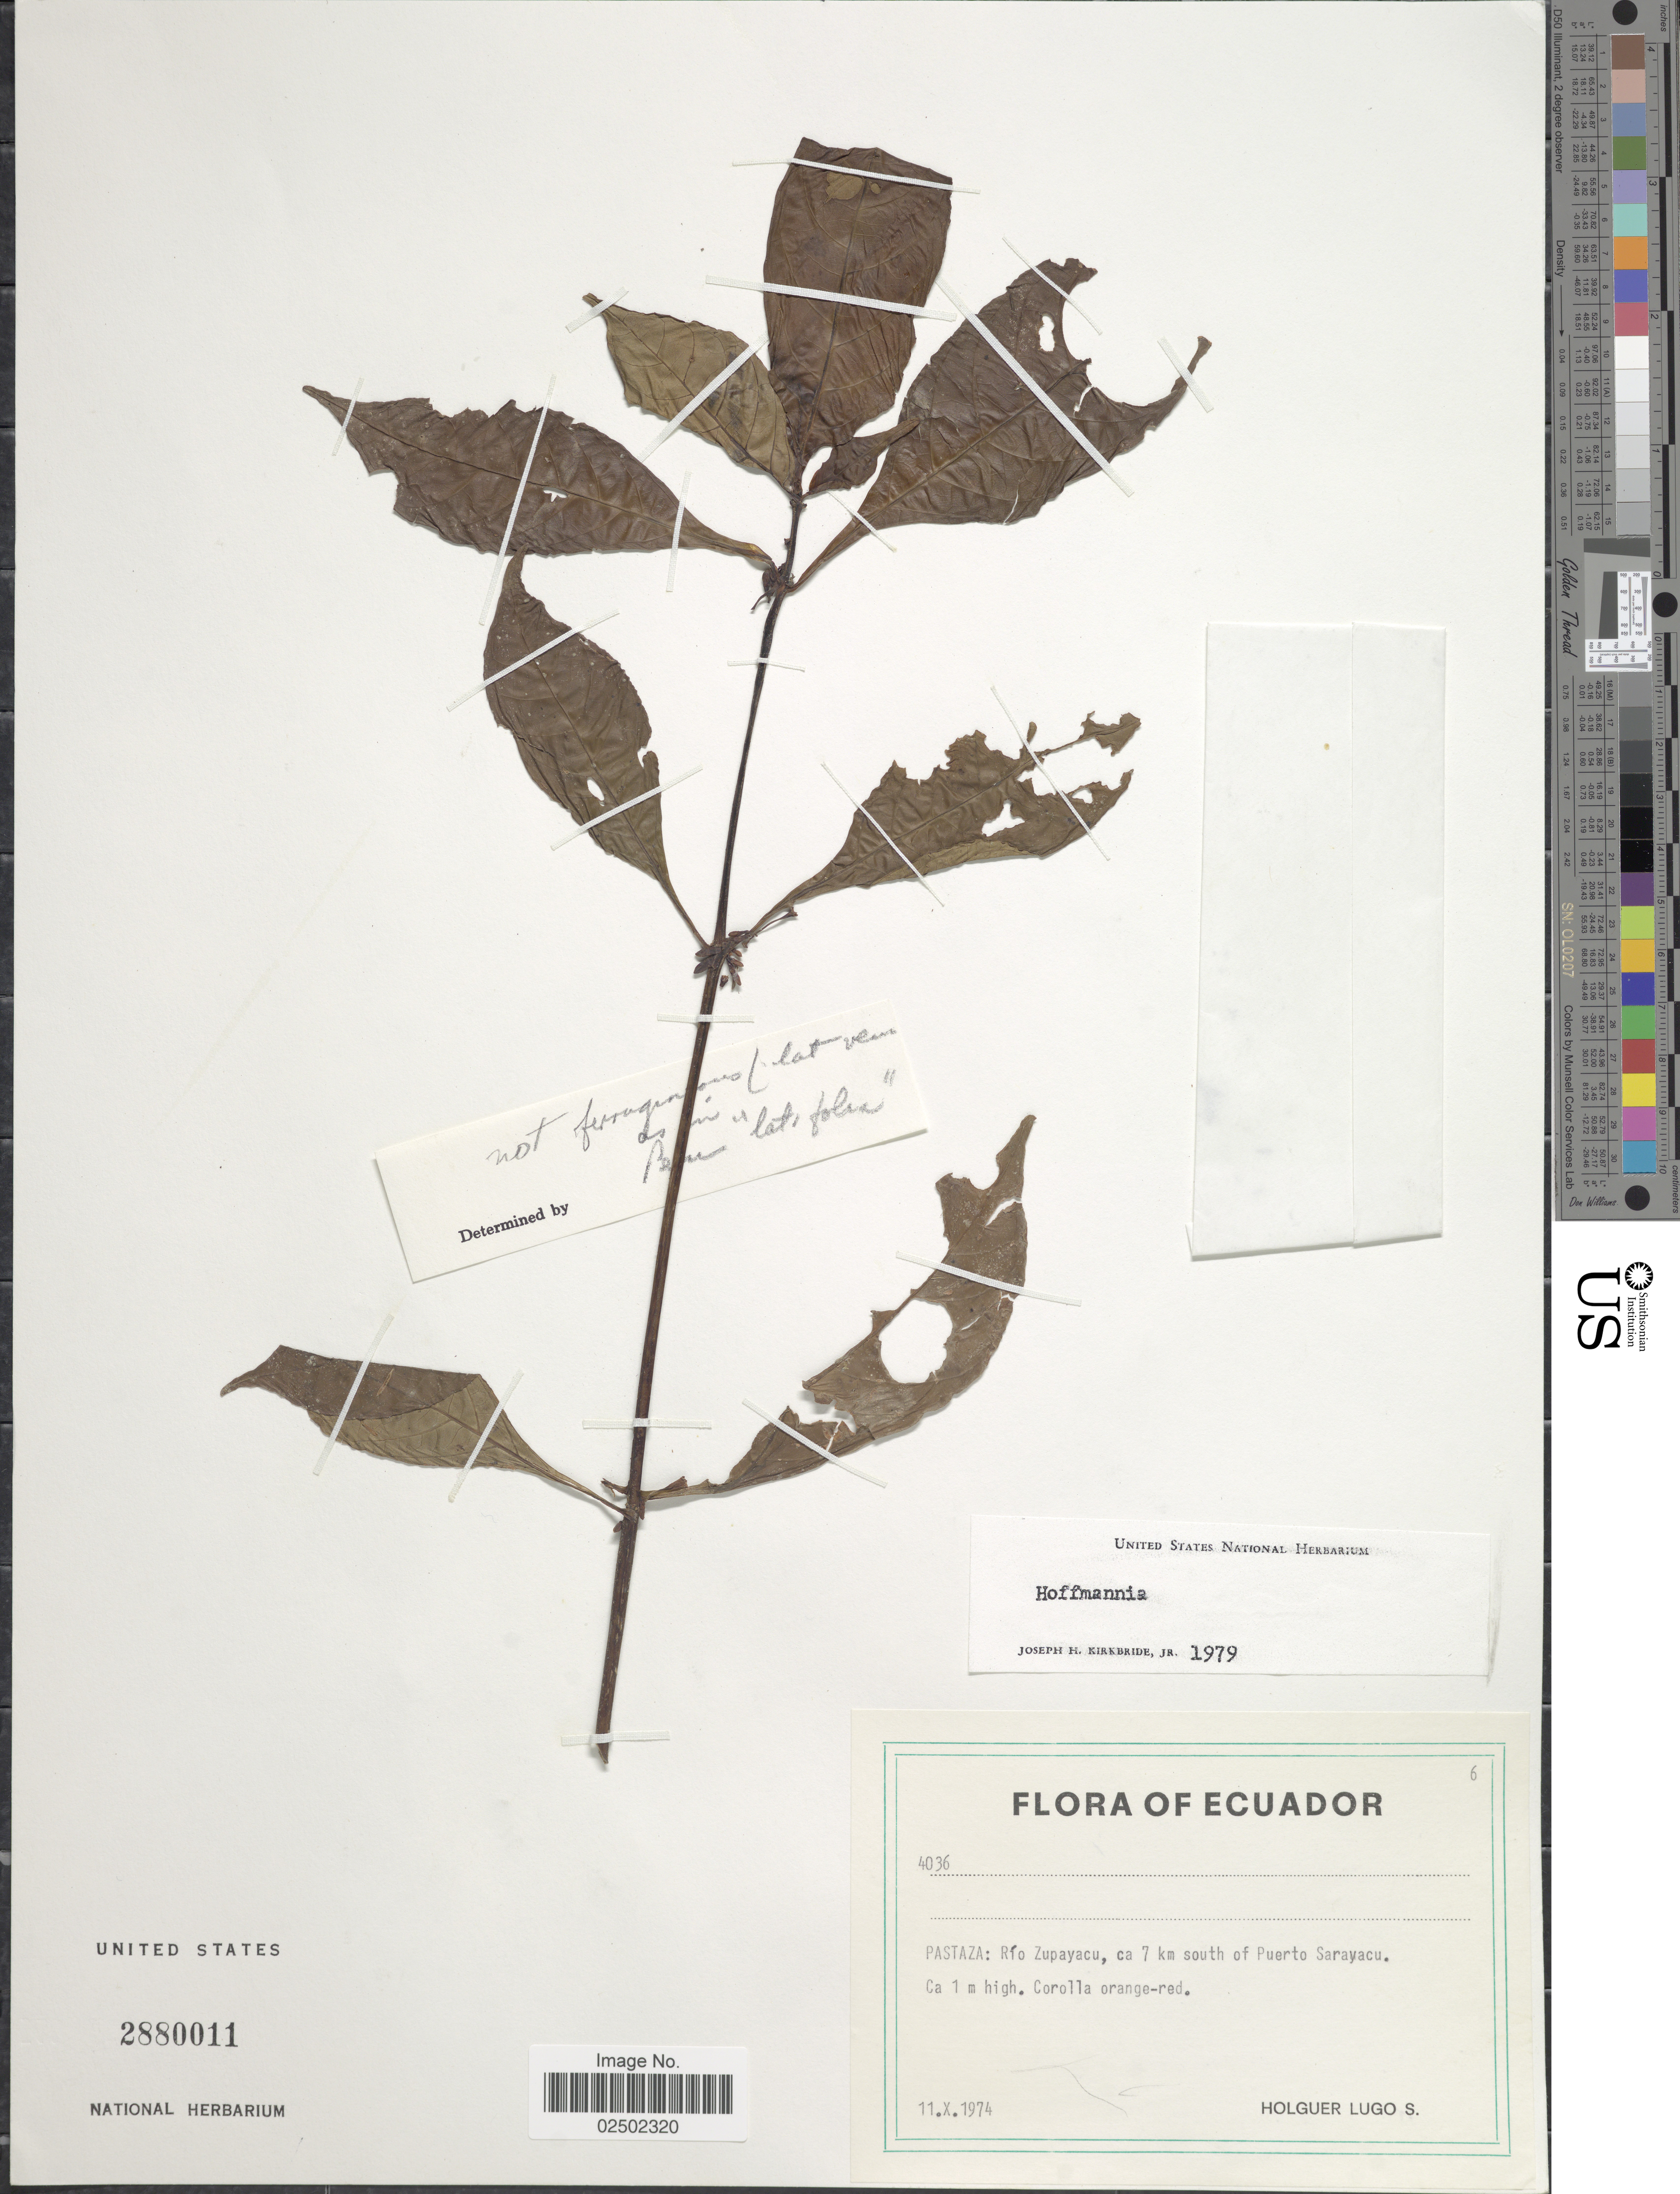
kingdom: Plantae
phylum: Tracheophyta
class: Magnoliopsida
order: Gentianales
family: Rubiaceae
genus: Hoffmannia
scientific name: Hoffmannia sp.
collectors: H. Lugo S.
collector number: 4036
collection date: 1974-10-11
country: Ecuador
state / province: Pastaza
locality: Pastaza: Rio Zupayacu, 7 km south of Puerto Sarayacu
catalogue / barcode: US 2880011